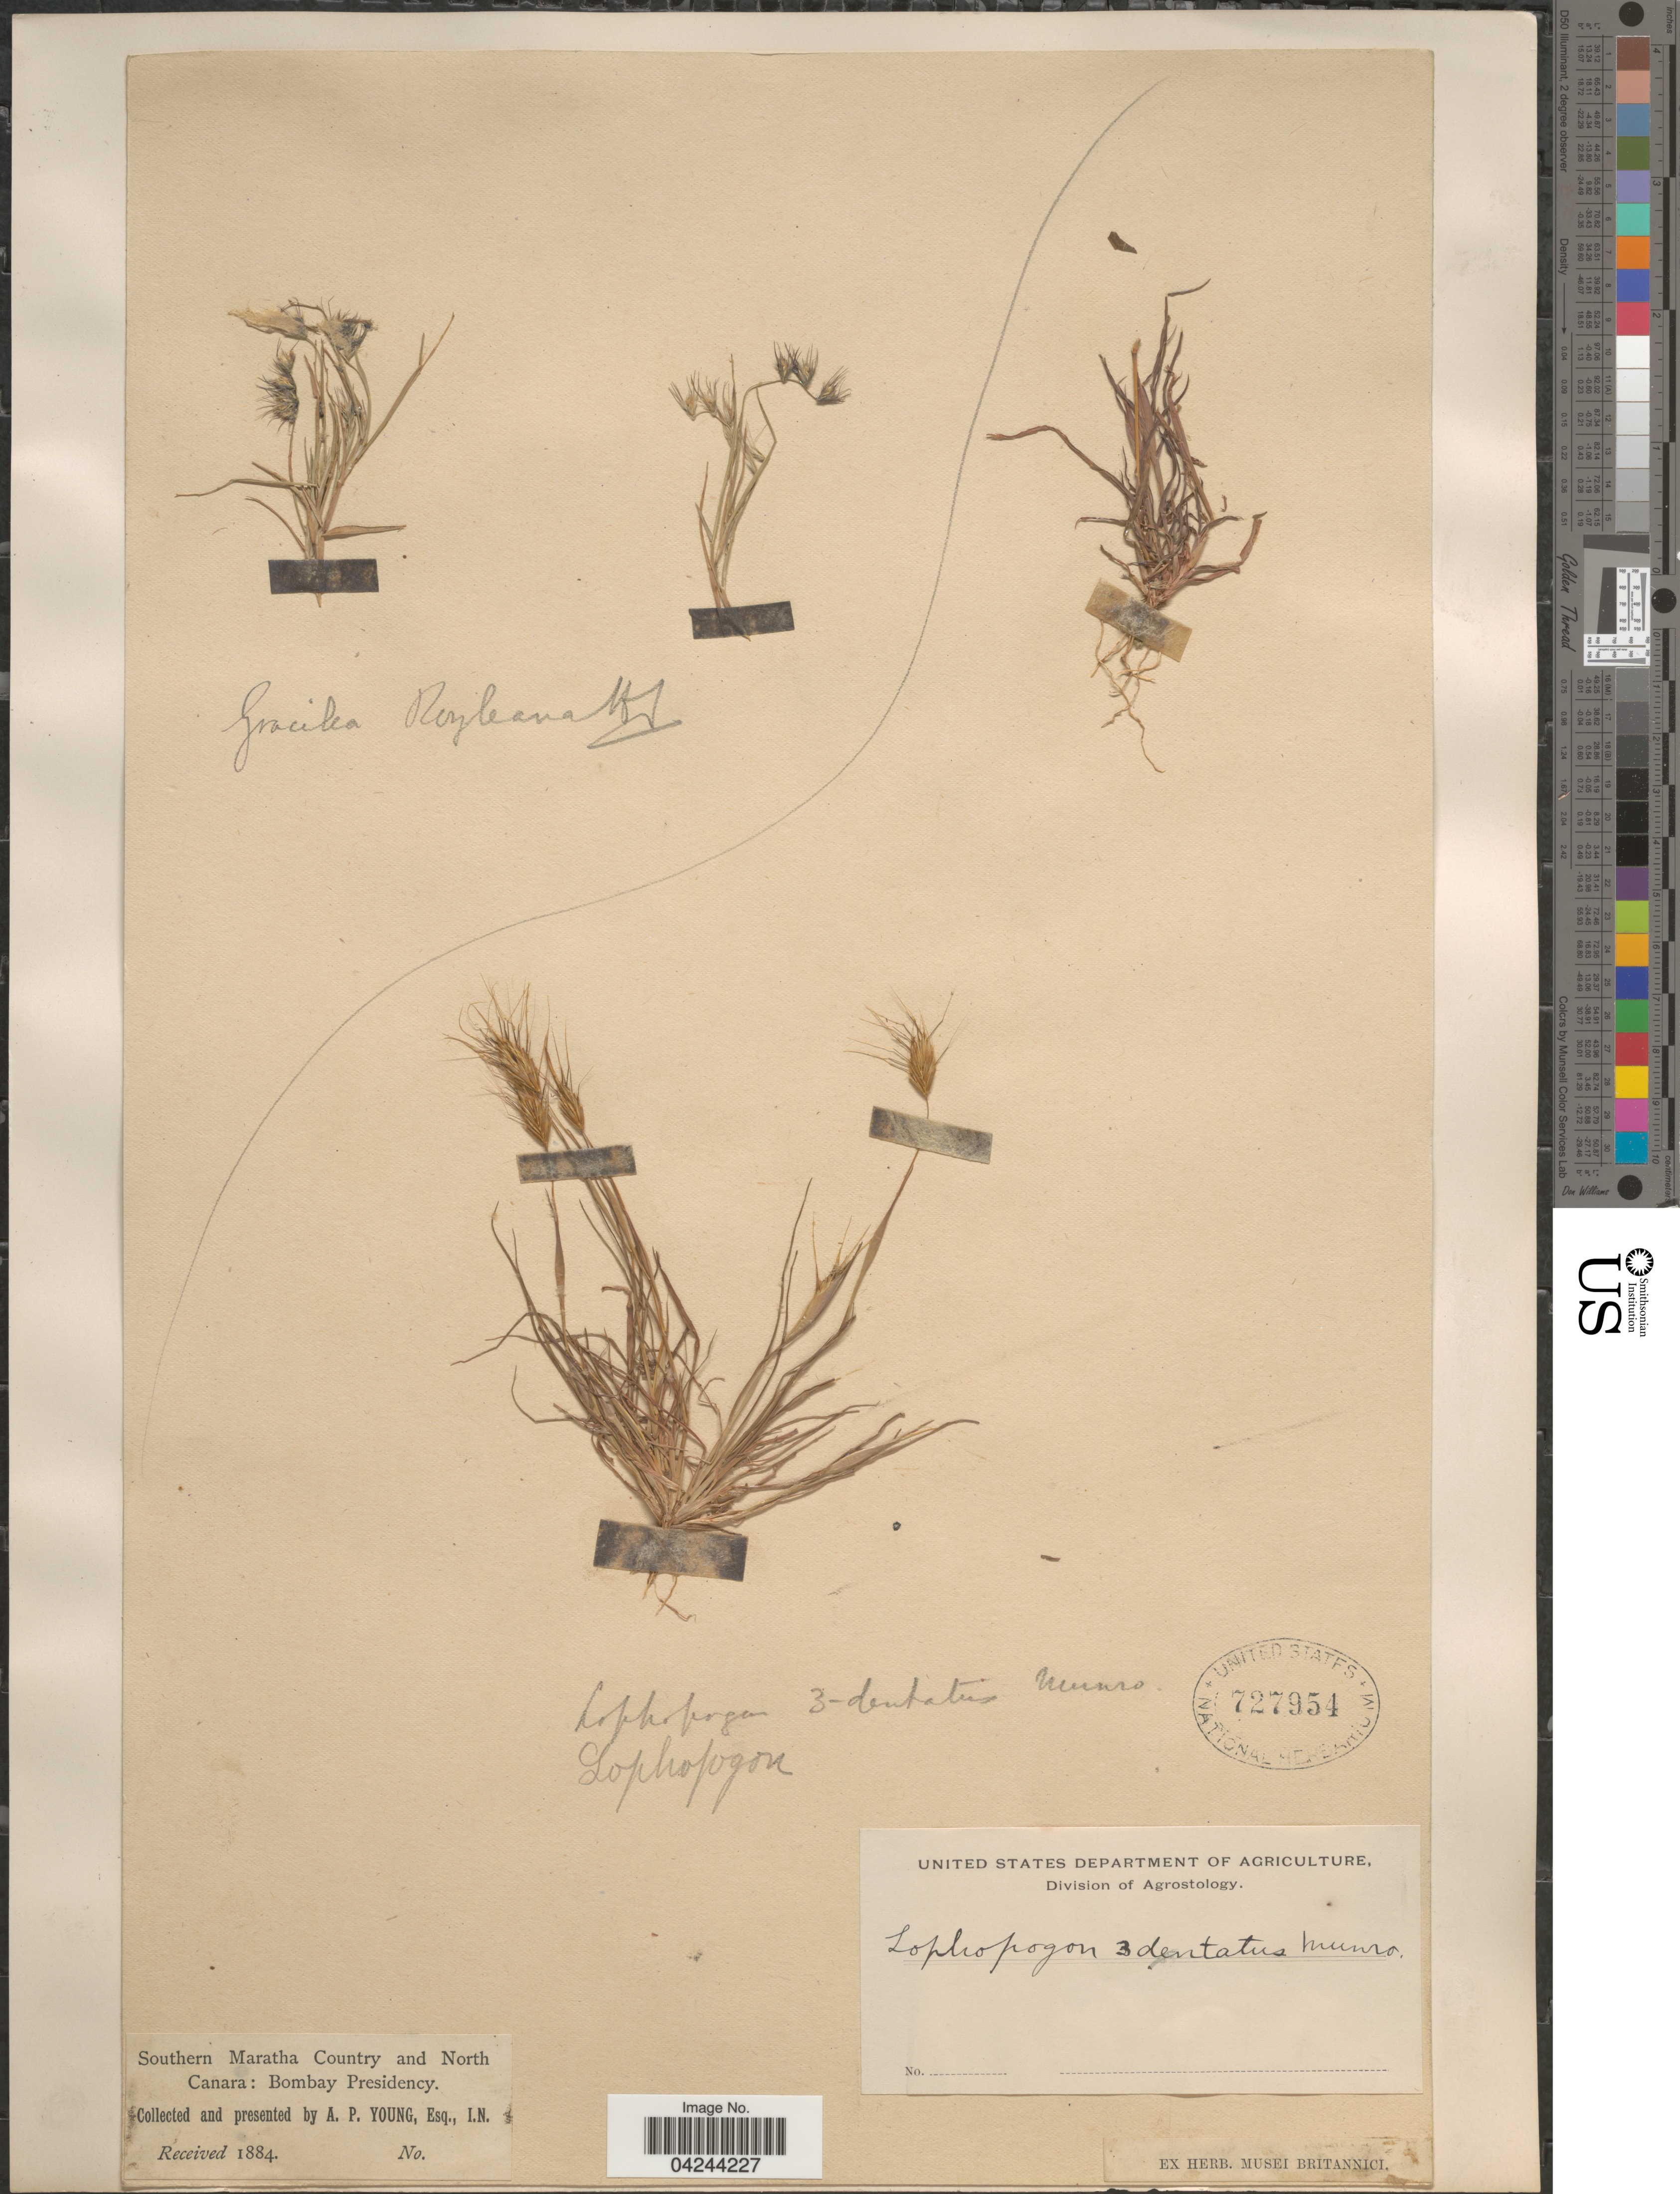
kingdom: Plantae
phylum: Tracheophyta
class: Liliopsida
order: Poales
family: Poaceae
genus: Lophopogon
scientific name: Lophopogon tridentalis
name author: (Roxb.) Hack.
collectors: A. Young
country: India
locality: Southern Marata Country and North Canara: Bombay Presidency.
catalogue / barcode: US 727954-2